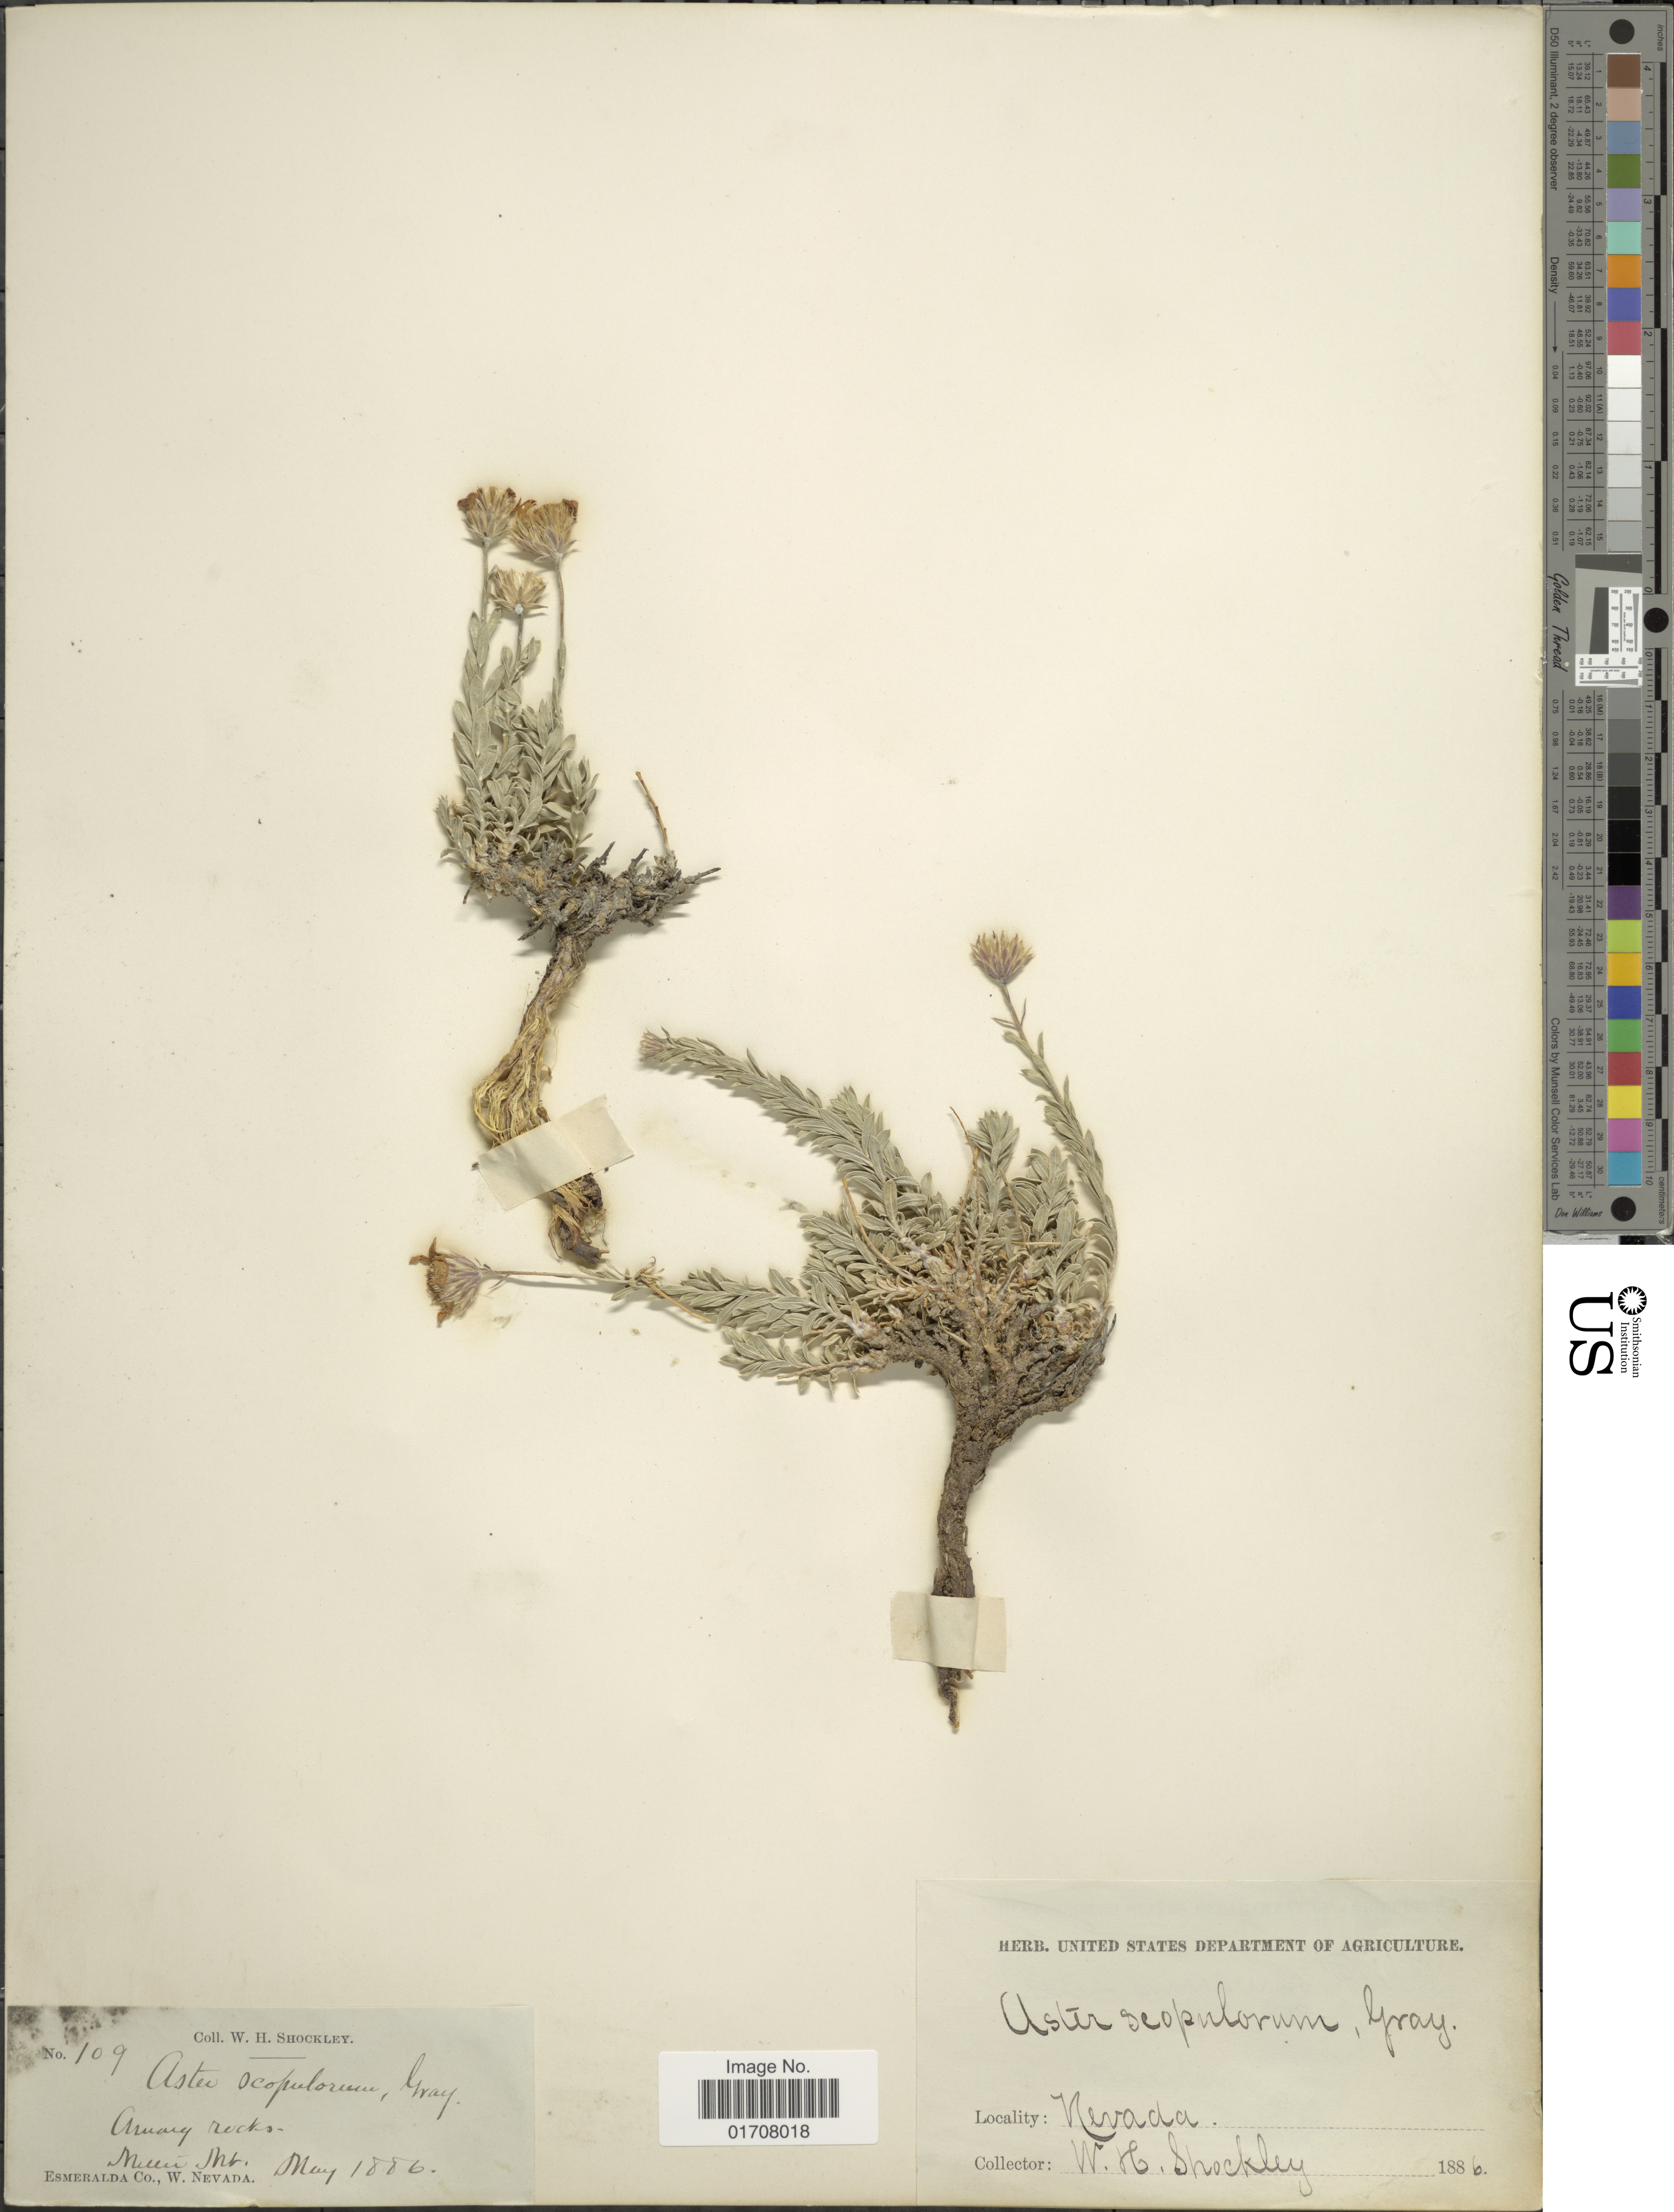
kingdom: Plantae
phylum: Tracheophyta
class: Magnoliopsida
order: Asterales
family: Asteraceae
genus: Ionactis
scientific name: Ionactis alpina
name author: (Nutt.) Greene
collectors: W. Shockley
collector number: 109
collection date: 1886-05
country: United States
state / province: Nevada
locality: Among Rocks, Miller My., Esmeralda Co., W. Nevada